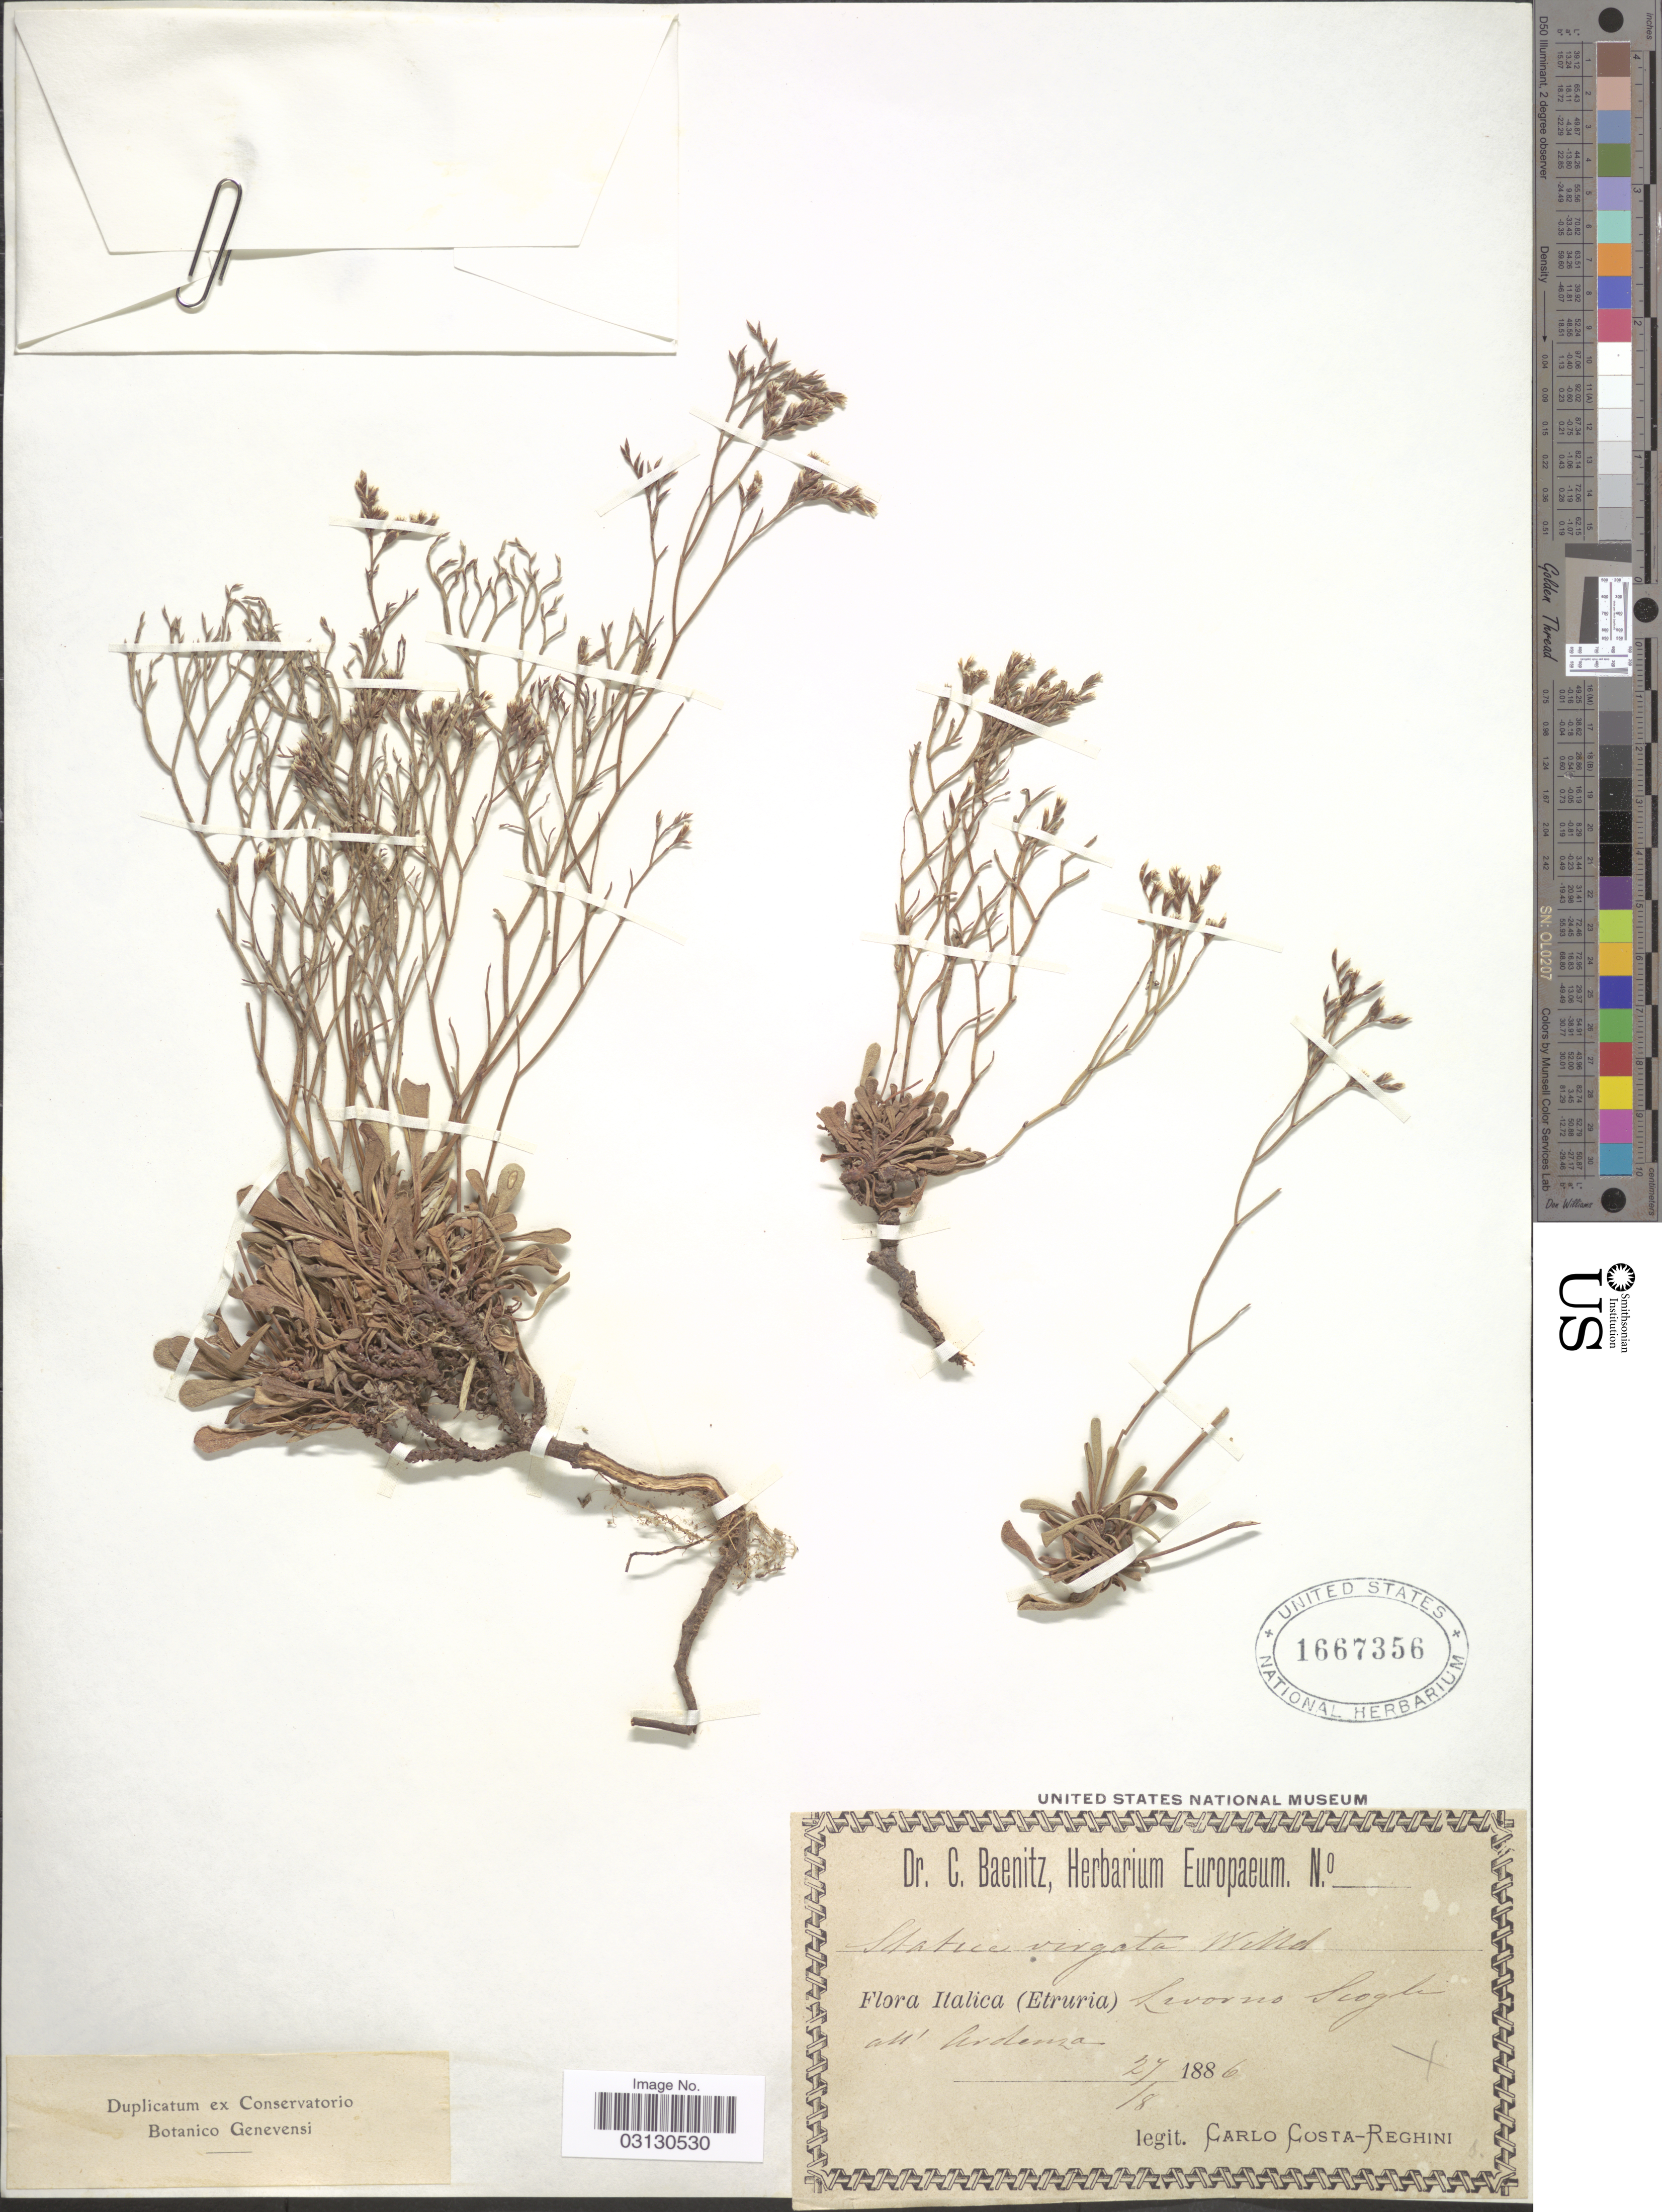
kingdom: Plantae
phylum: Tracheophyta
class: Magnoliopsida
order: Caryophyllales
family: Plumbaginaceae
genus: Limonium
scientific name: Limonium virgatum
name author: (Willd.) Fourr.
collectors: Costa-Reghini, C.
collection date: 1886-08-27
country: Italy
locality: (Etruria) Livorno Scogli an'Ardenza.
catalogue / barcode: US 1667356